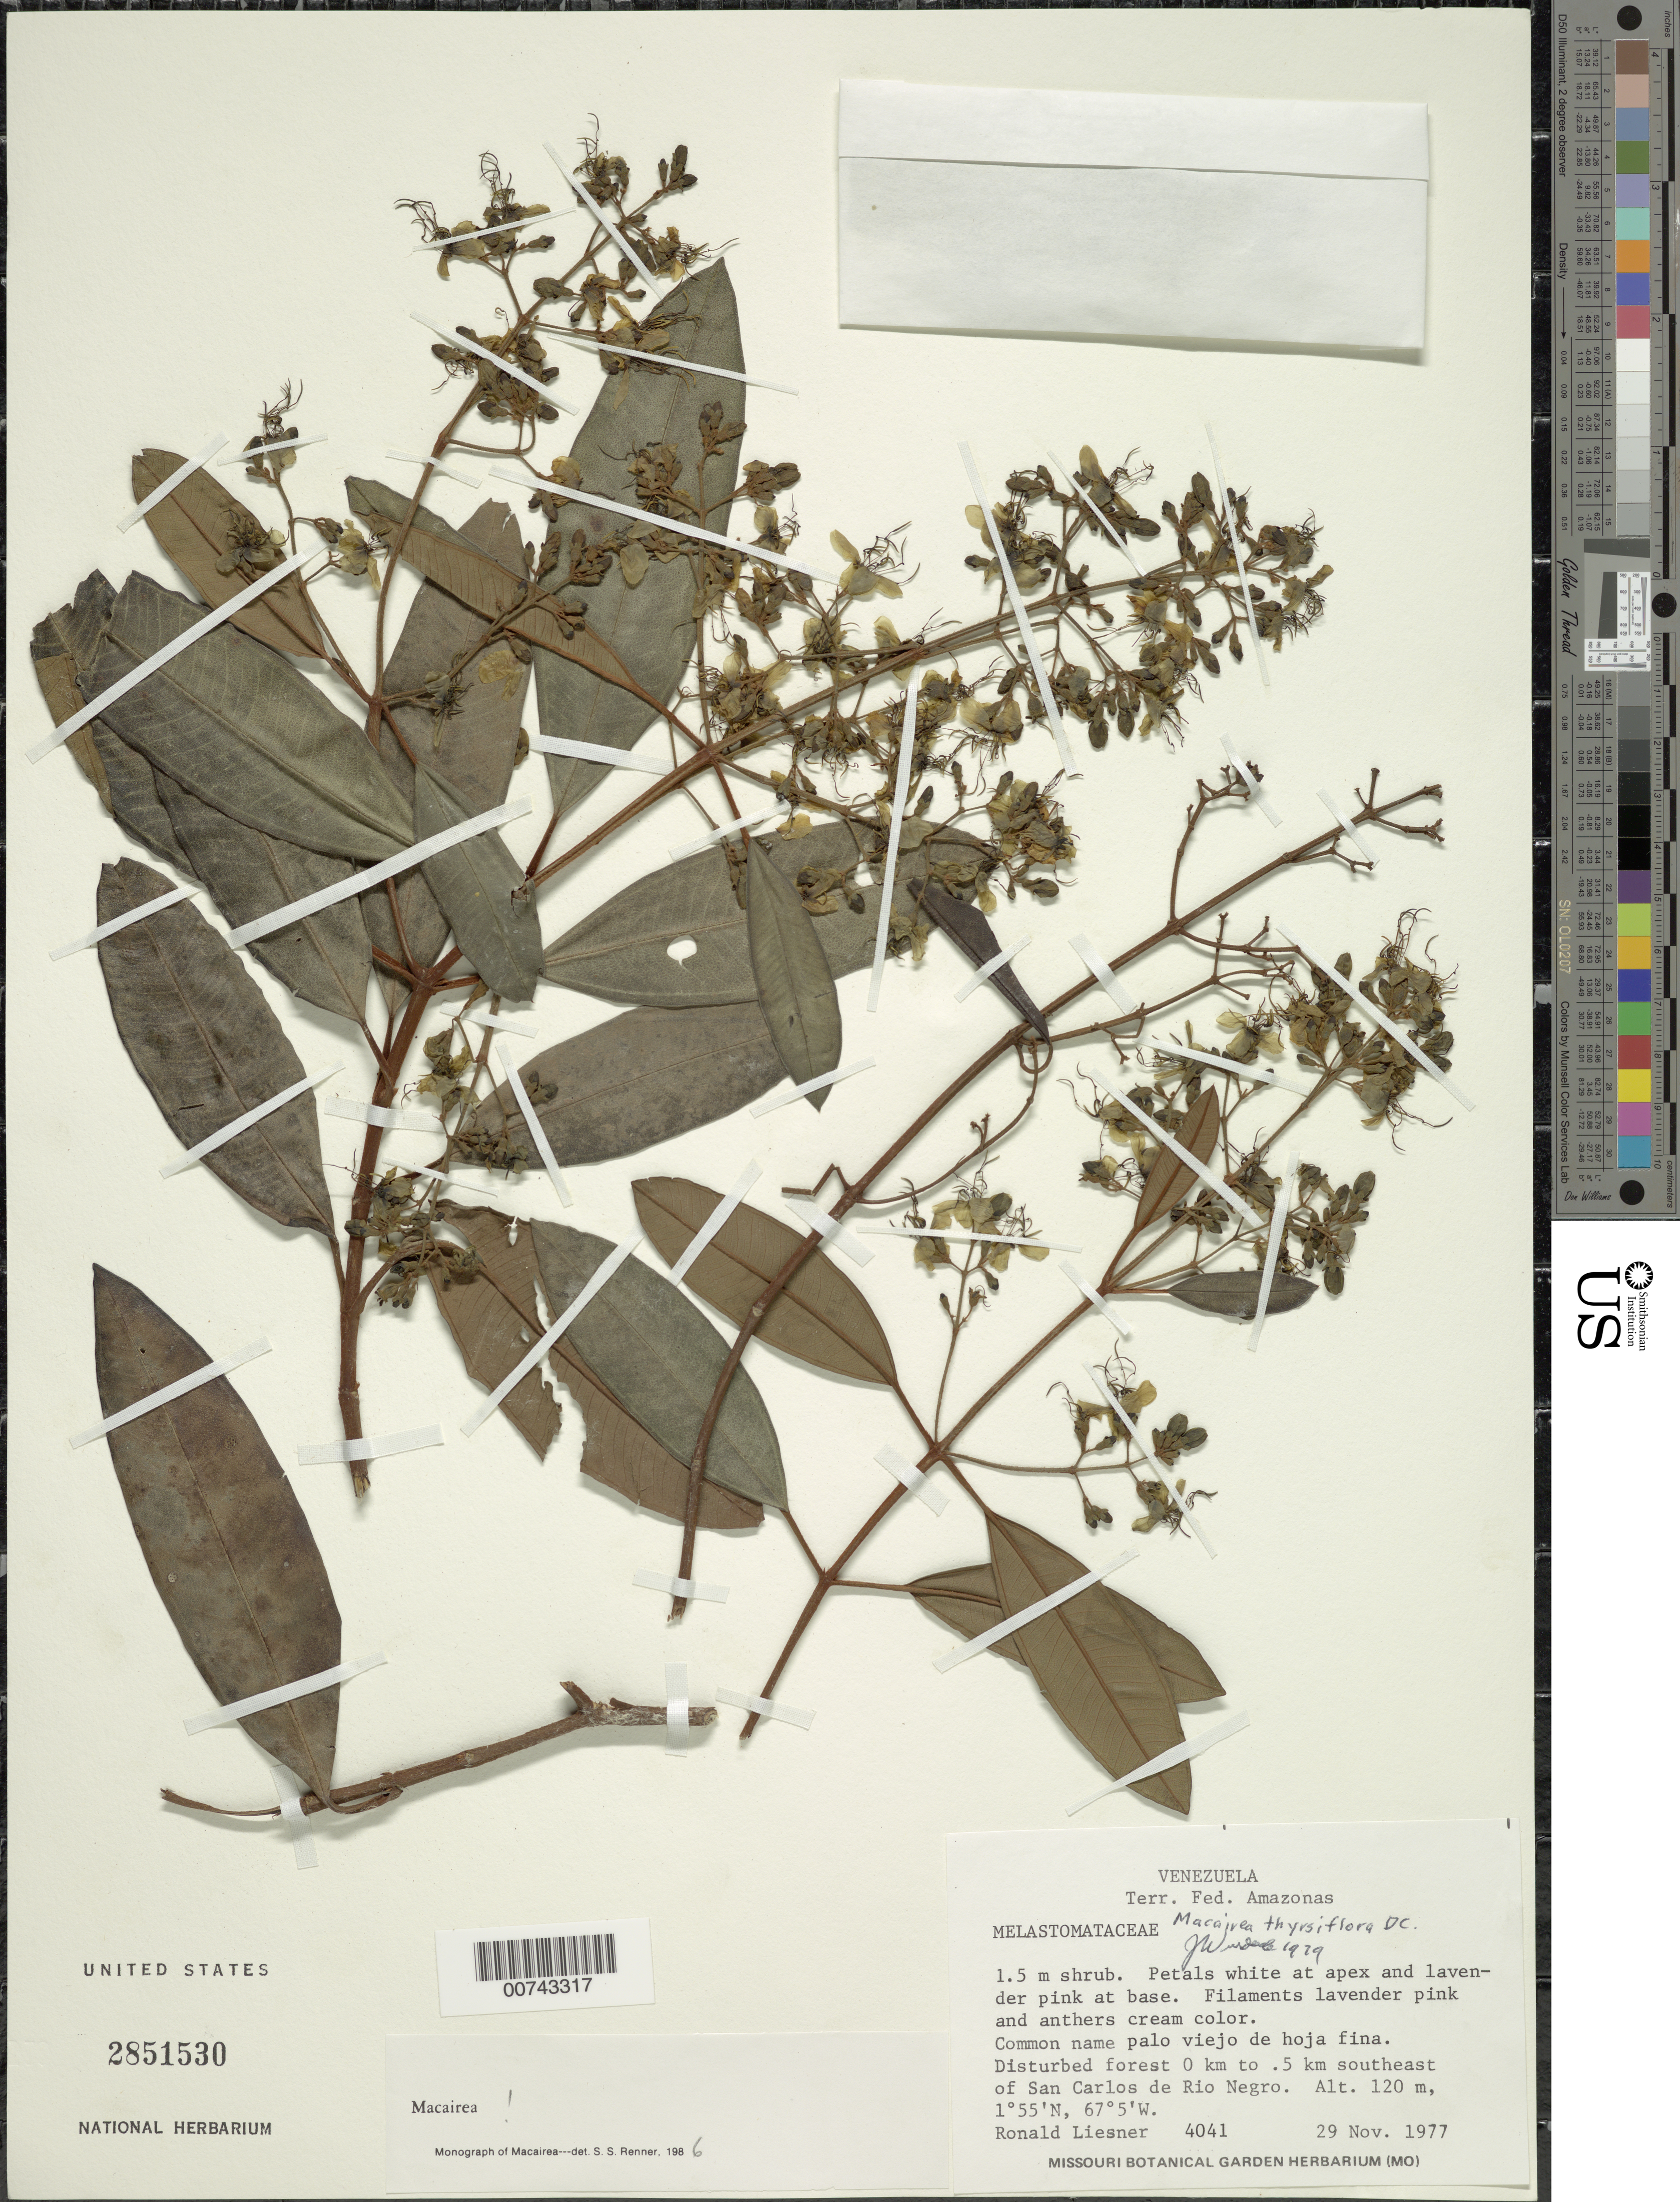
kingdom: Plantae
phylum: Tracheophyta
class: Magnoliopsida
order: Myrtales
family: Melastomataceae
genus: Macairea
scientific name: Macairea thyrsiflora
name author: DC.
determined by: Nunes da Silva, Diego, (RB), Jardim Botanico do Rio de Janeiro - Herbario (BRAZIL)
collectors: R. L. Liesner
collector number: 4041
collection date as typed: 29-Nov-77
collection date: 1977-11-29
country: Venezuela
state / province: Amazonas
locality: San Carlos de Río Negro, 0-0.5 km SE of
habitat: Disturbed forest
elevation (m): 120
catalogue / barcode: US 2851530